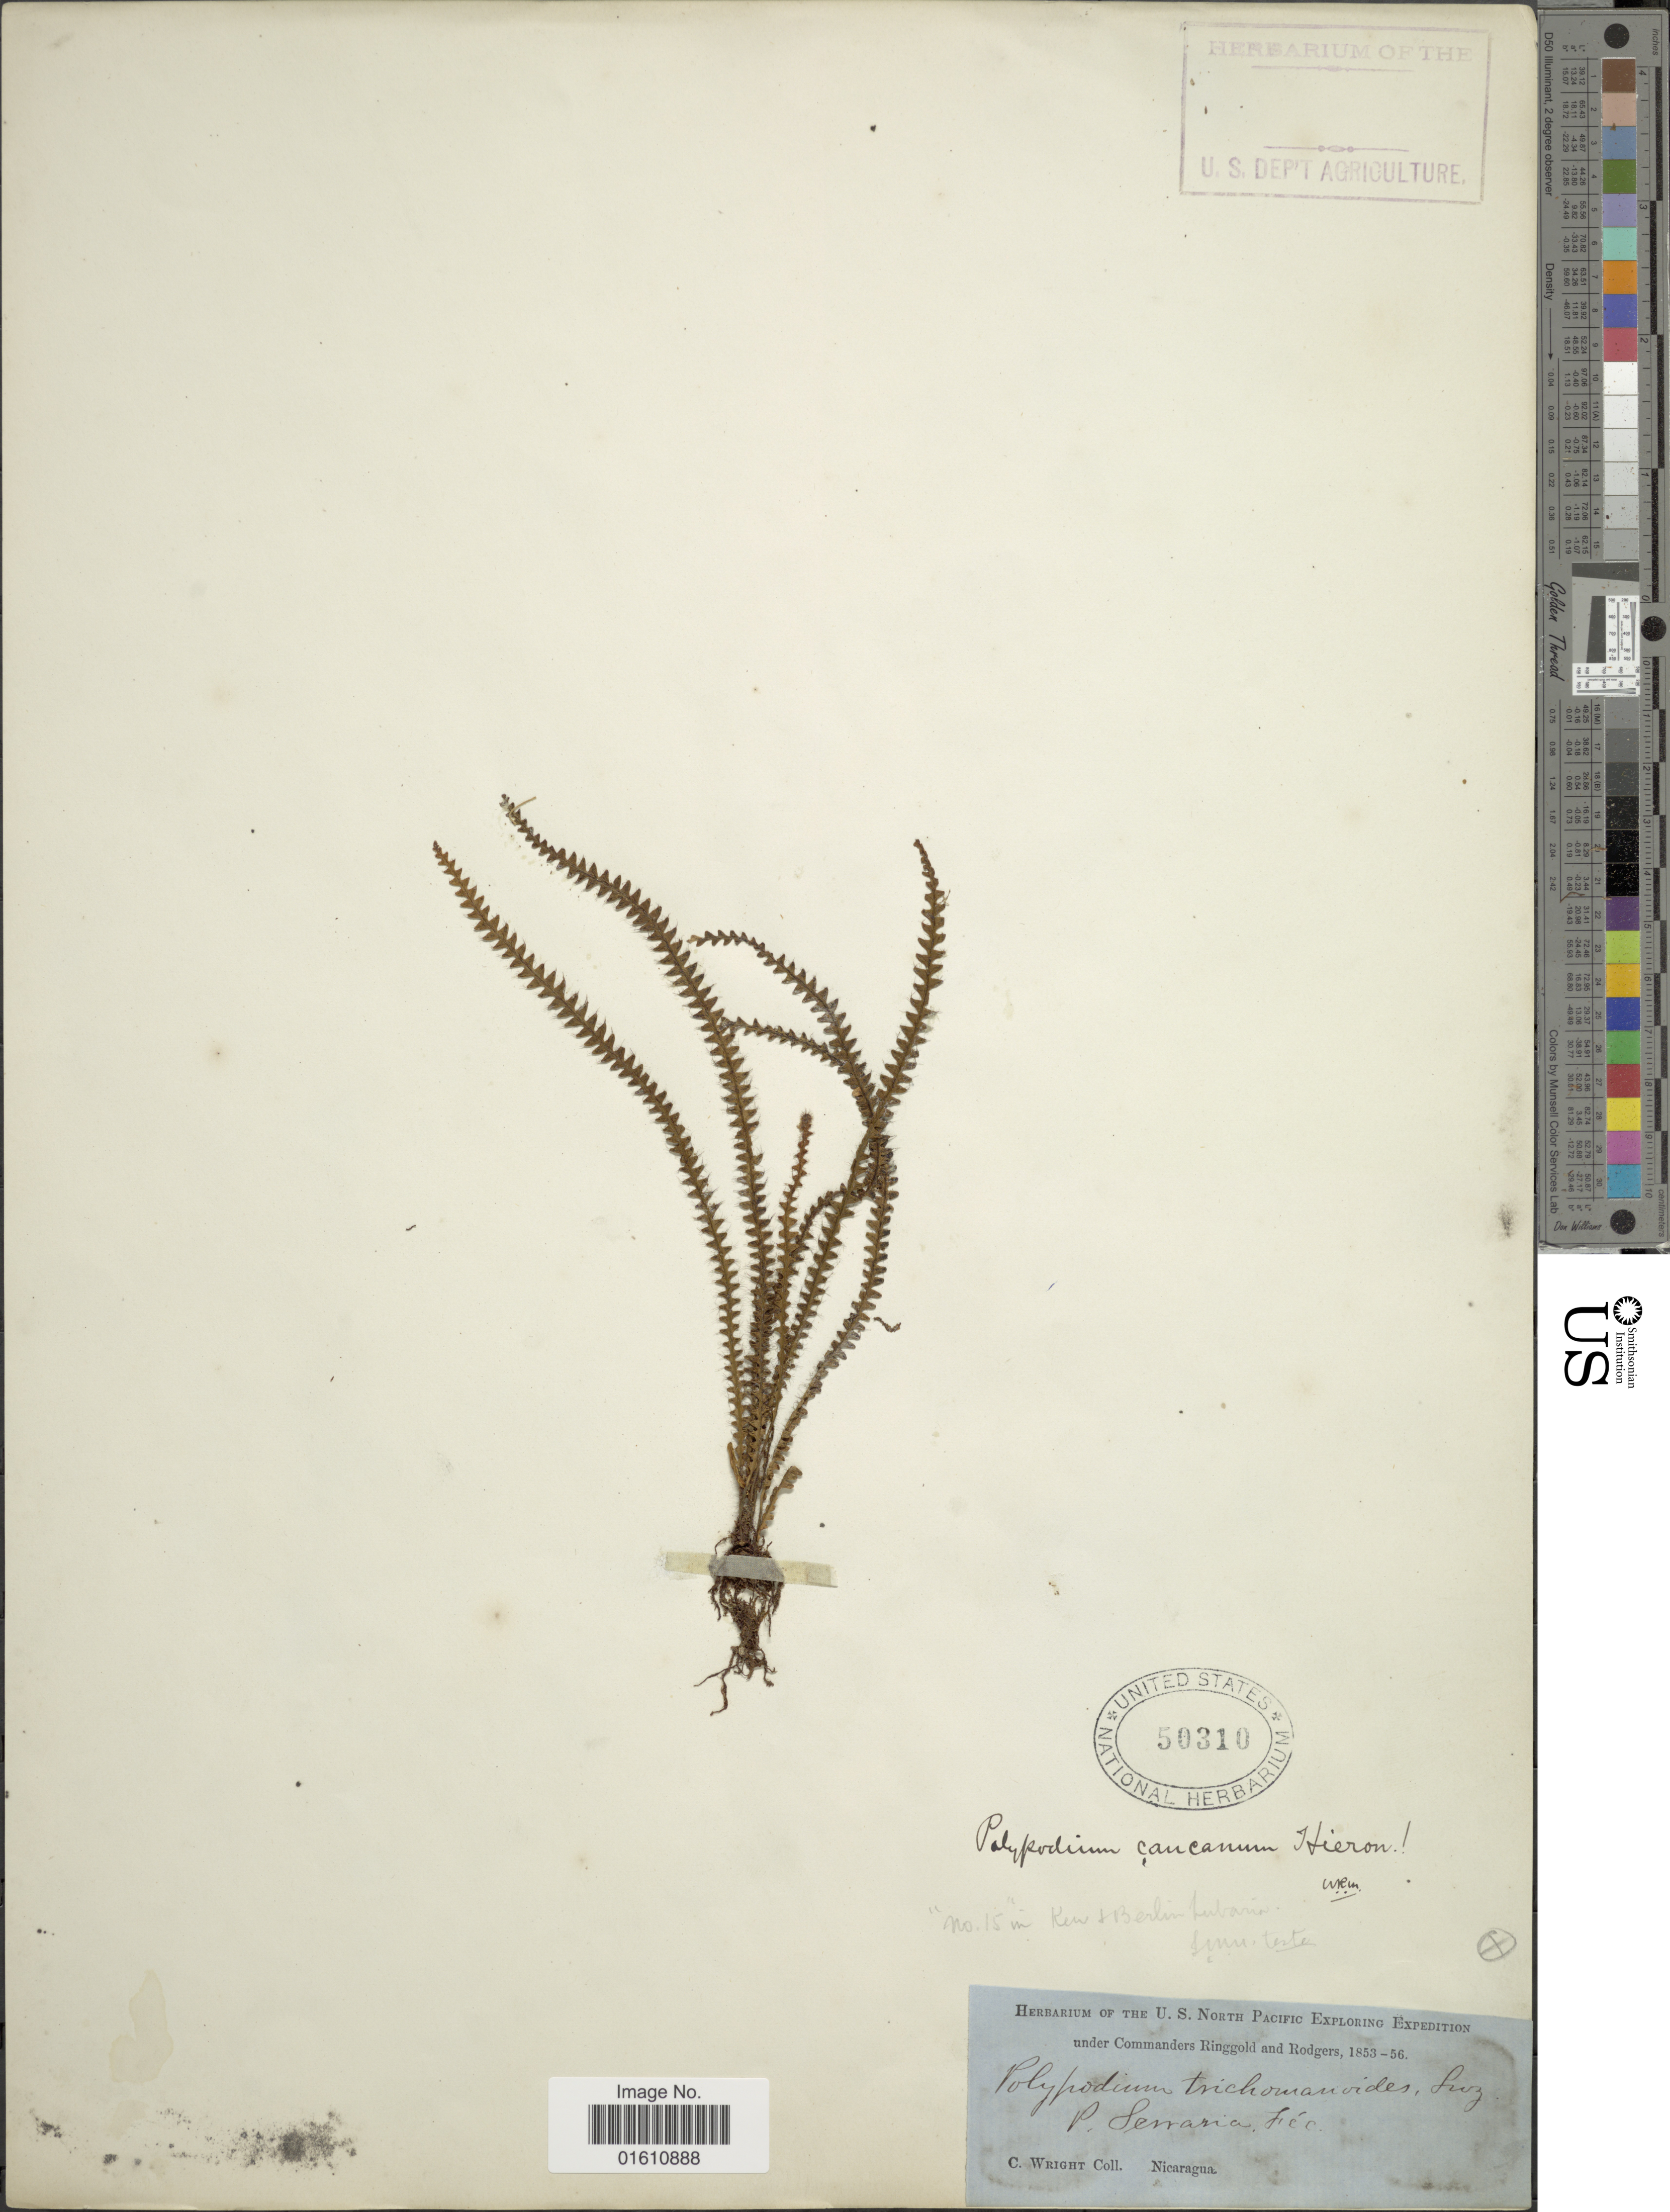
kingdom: Plantae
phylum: Tracheophyta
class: Polypodiopsida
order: Polypodiales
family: Polypodiaceae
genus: Moranopteris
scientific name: Moranopteris caucana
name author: (Hieron.) R. Y. Hirai & J. Prado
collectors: C. Wright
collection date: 1853/1856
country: Nicaragua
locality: P. Serrania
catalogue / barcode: US 50310